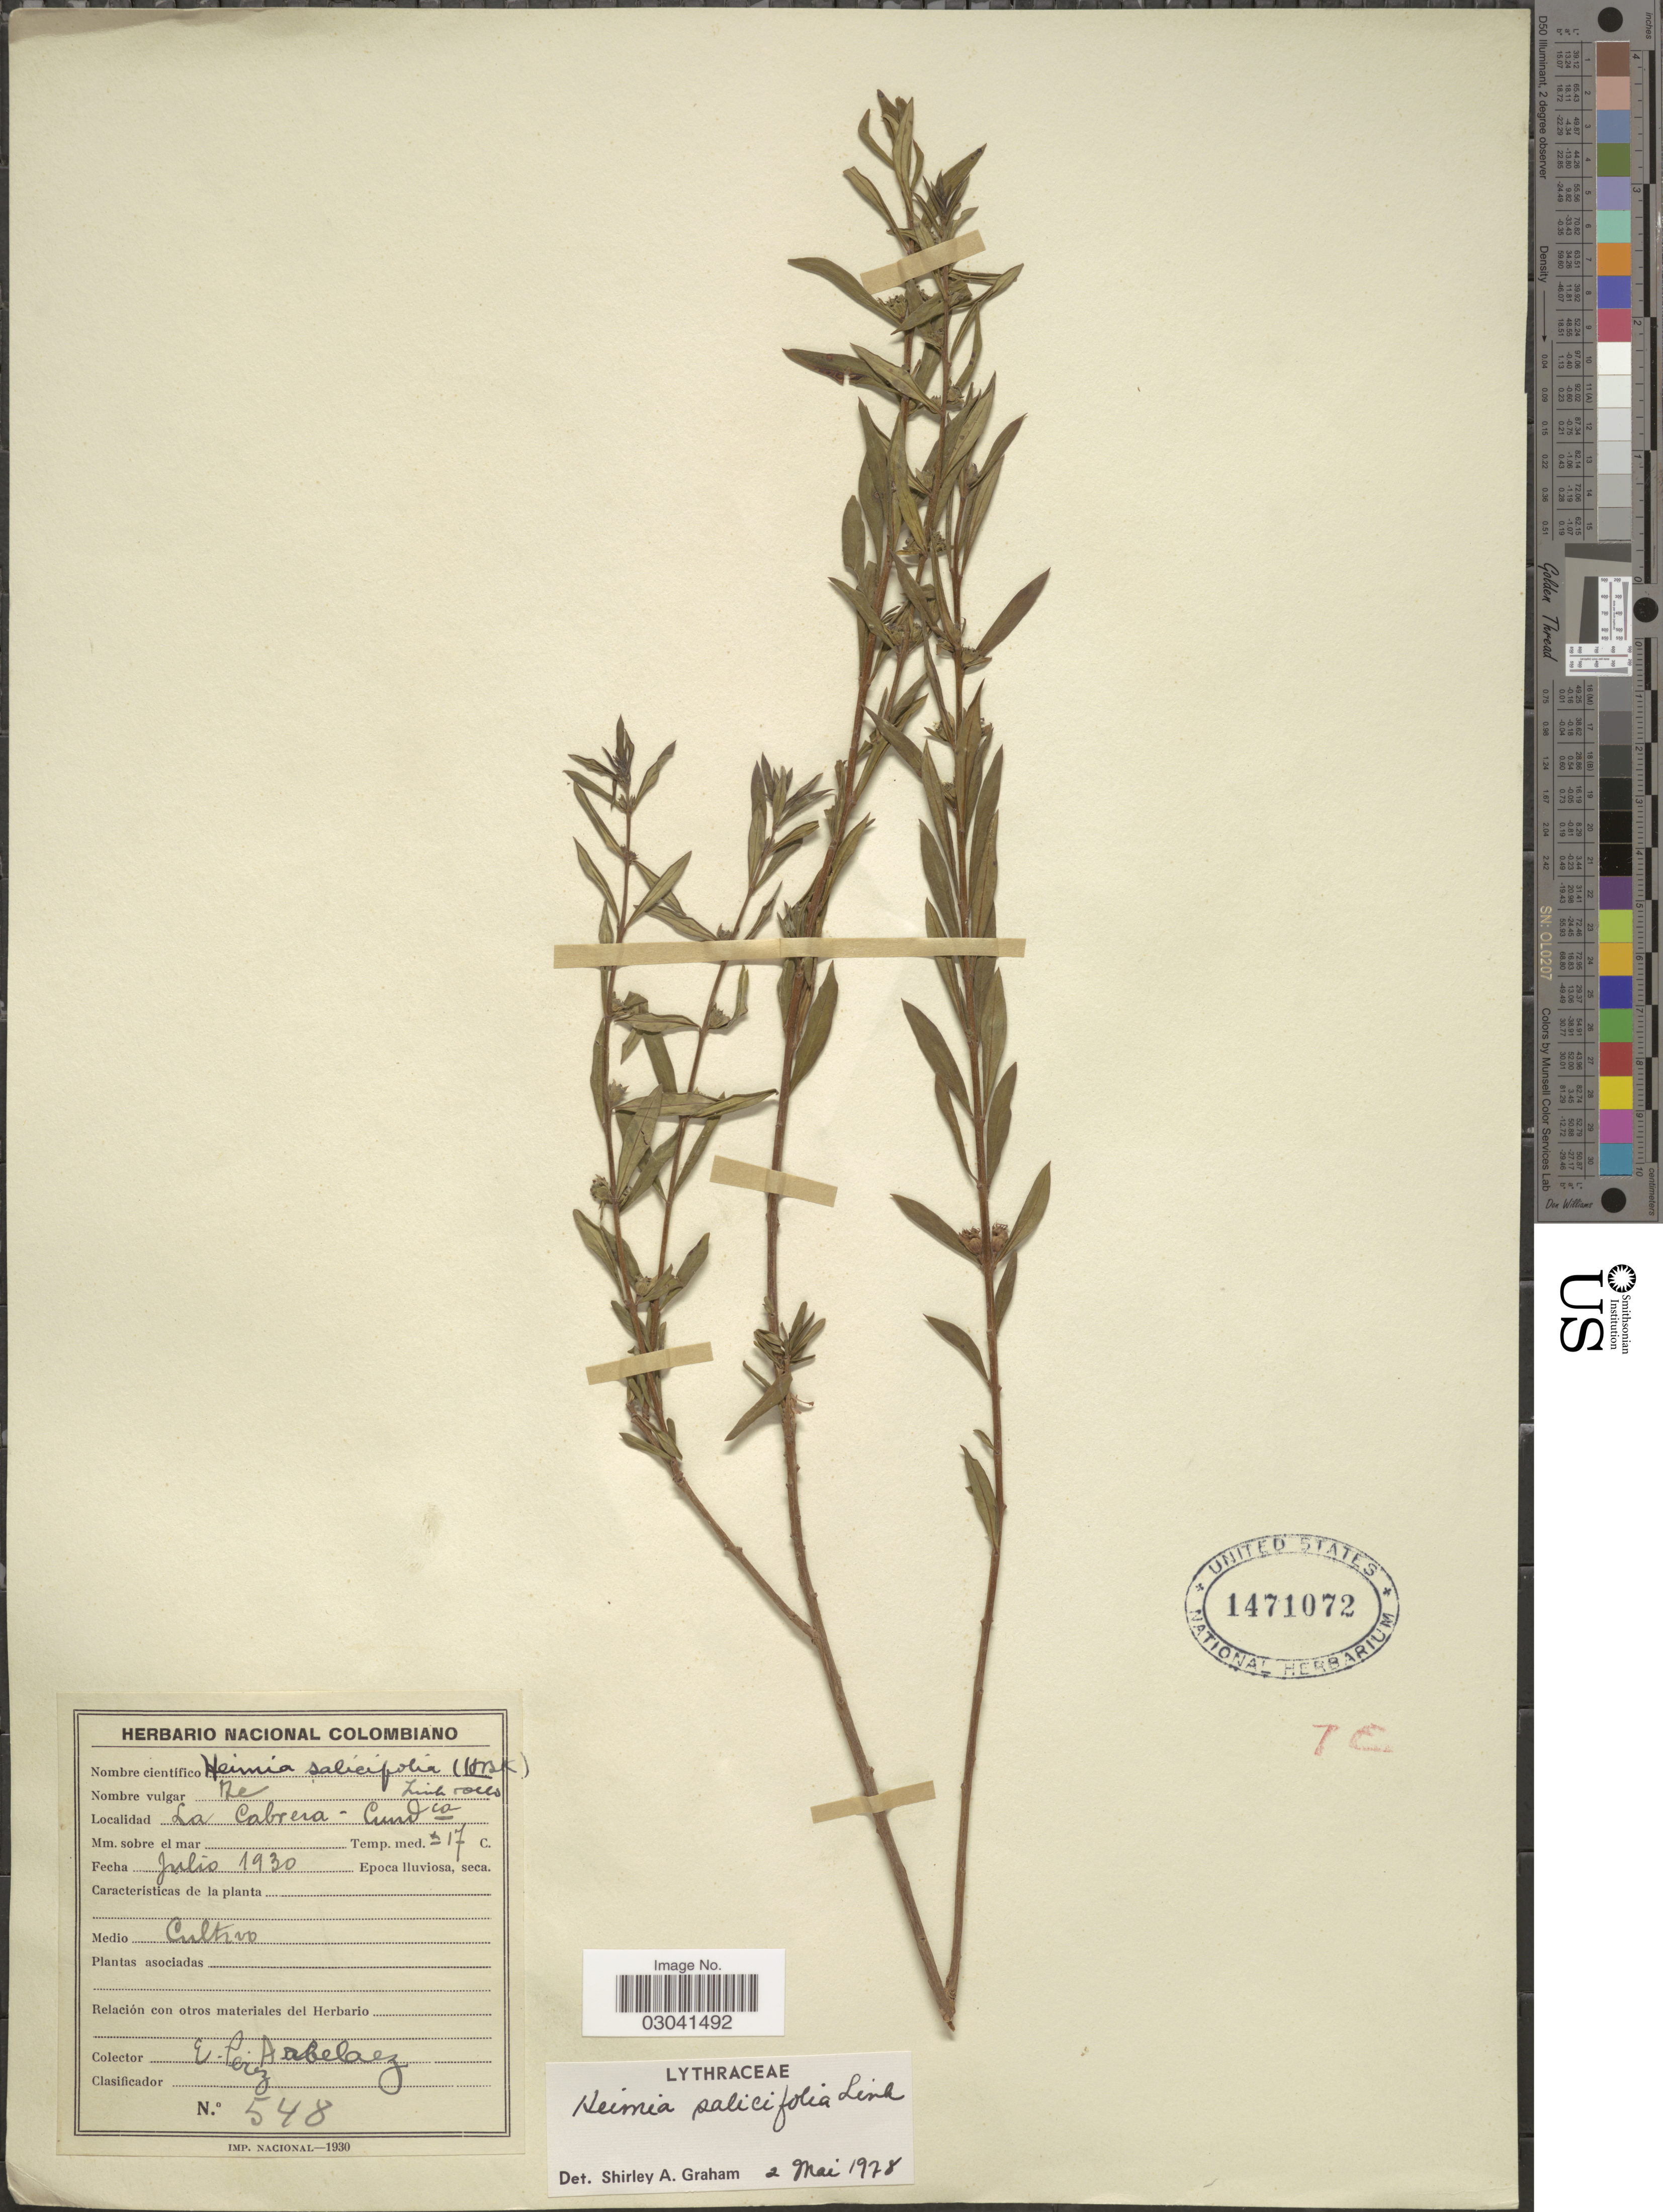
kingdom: Plantae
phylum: Tracheophyta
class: Magnoliopsida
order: Myrtales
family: Lythraceae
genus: Heimia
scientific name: Heimia salicifolia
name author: Link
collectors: E. Pérez Arbeláez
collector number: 548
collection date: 1930-07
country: Colombia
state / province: Cundinamarca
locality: La Cabrera.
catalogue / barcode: US 1471072